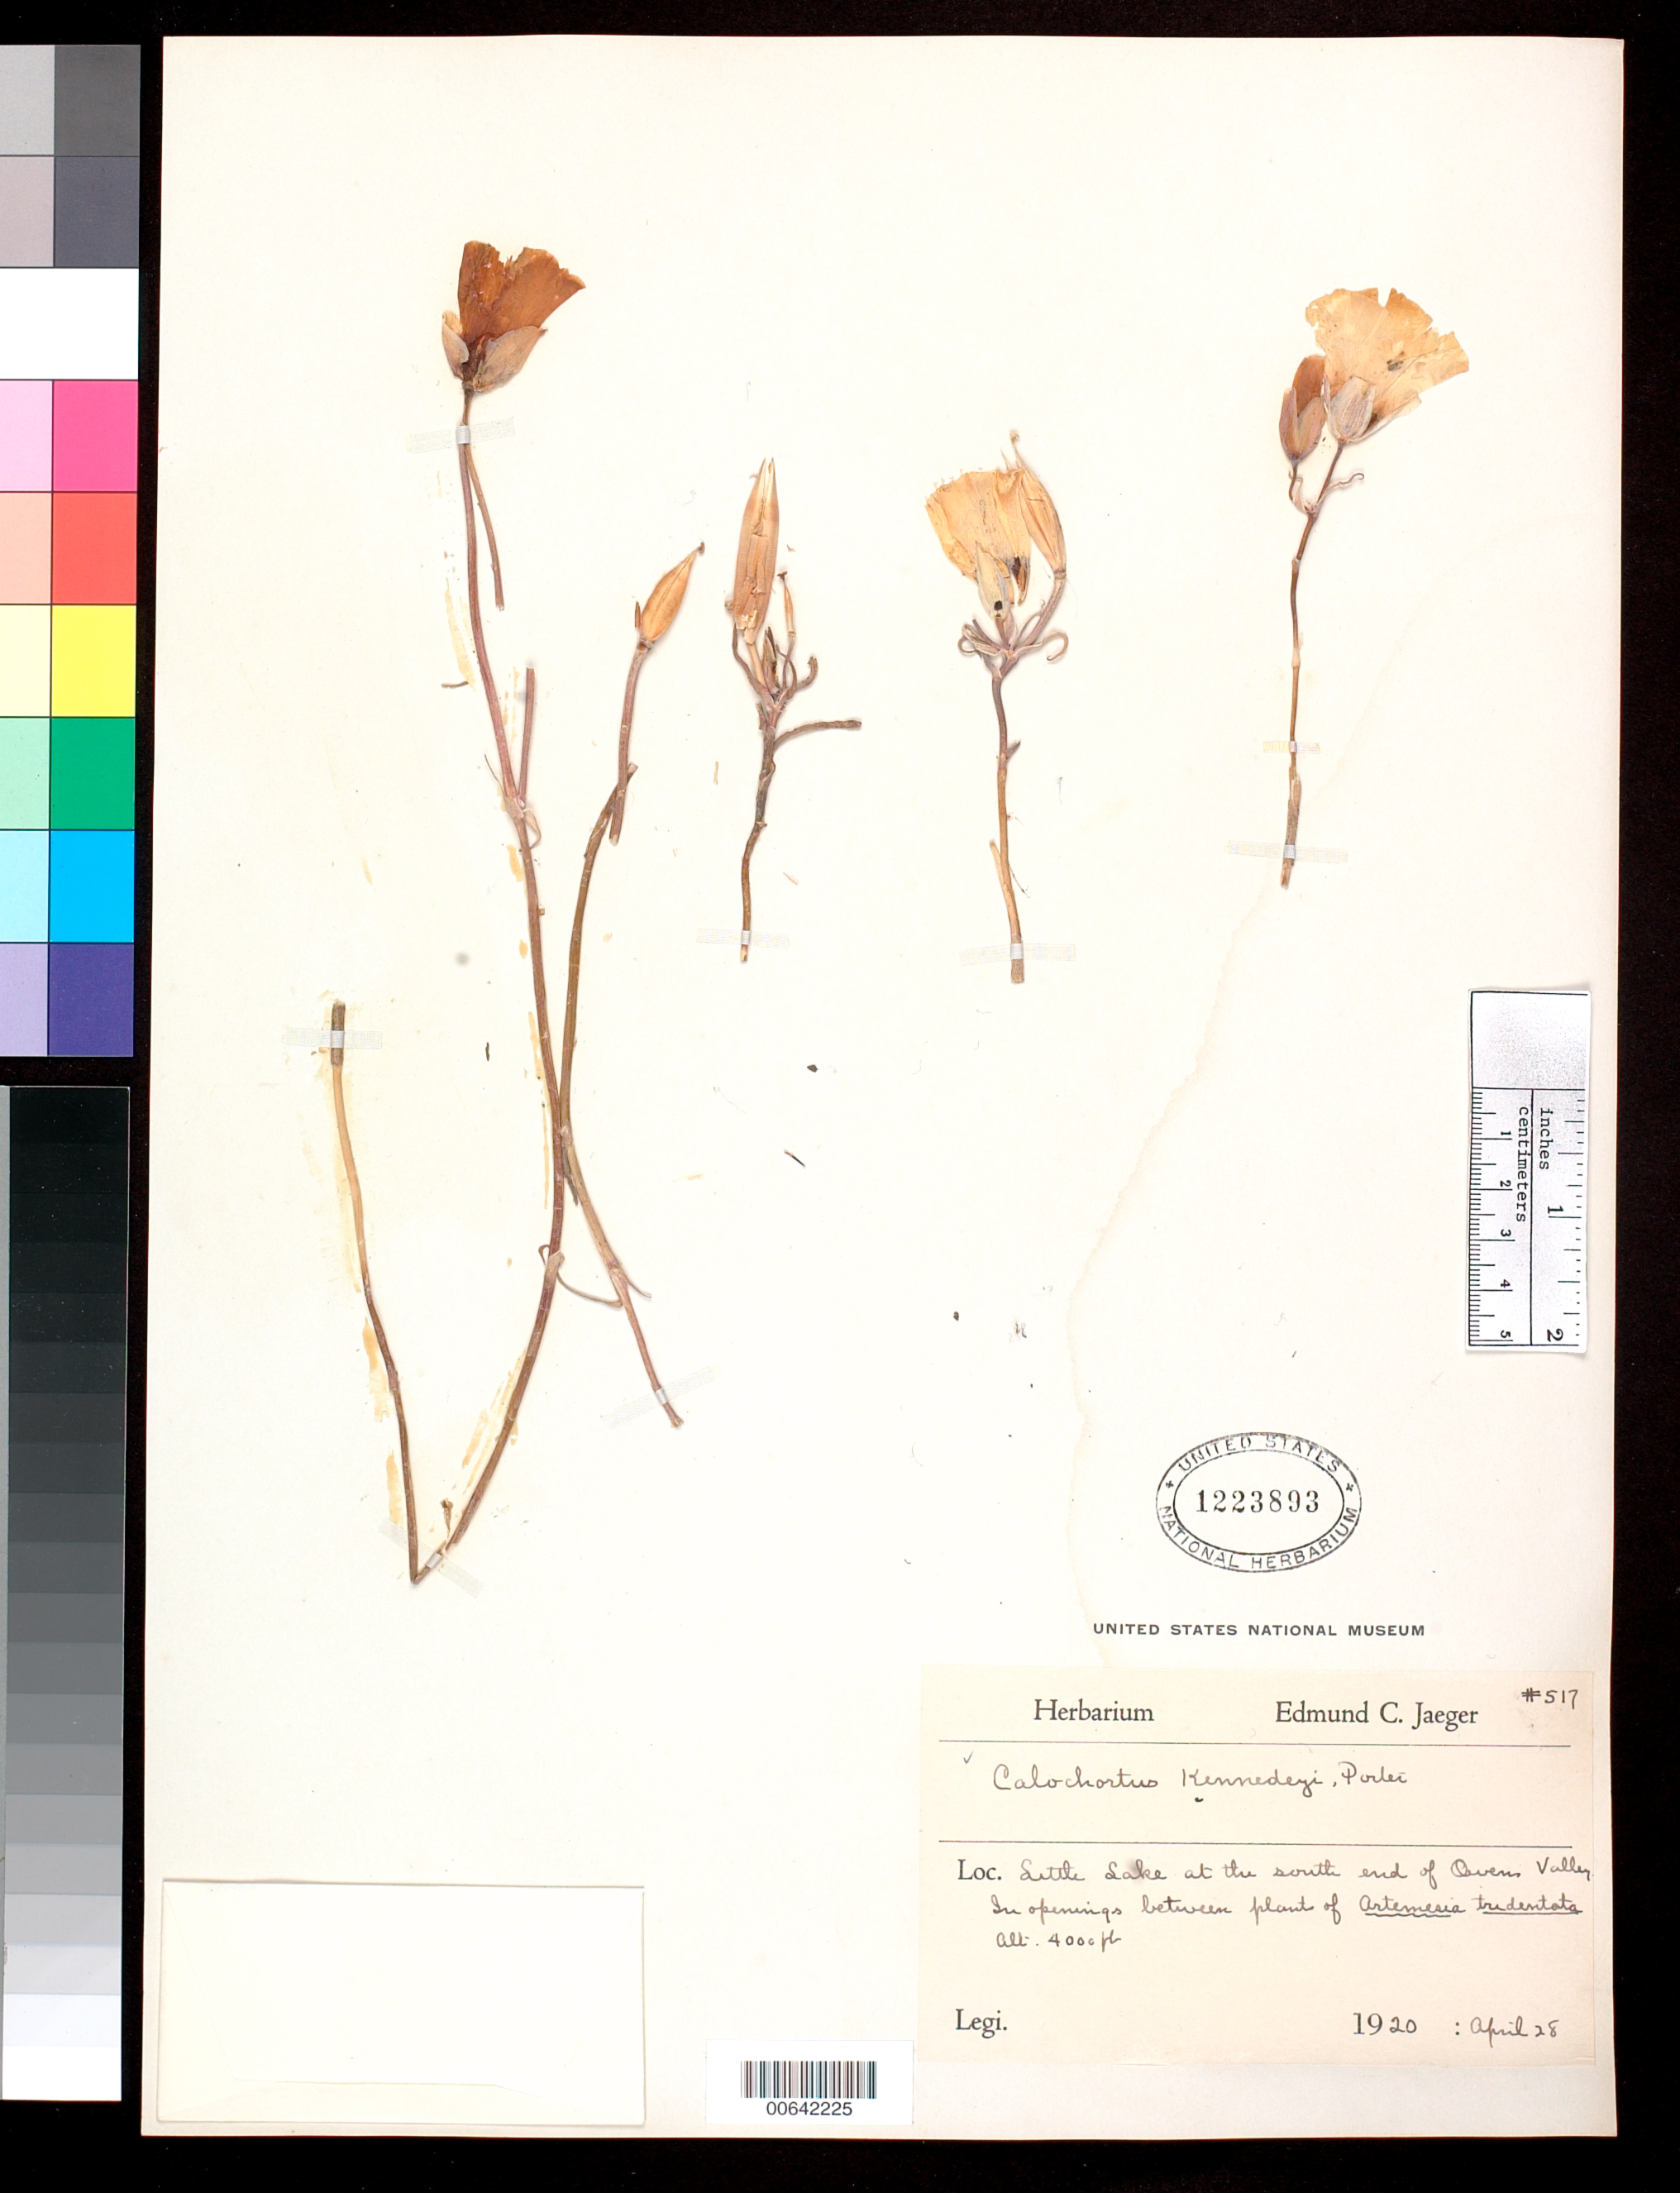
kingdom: Plantae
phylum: Tracheophyta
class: Liliopsida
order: Liliales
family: Liliaceae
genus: Calochortus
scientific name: Calochortus kennedyi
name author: Porter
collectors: E. Jaeger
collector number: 517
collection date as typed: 28 Apr 1920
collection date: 1920-04-28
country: United States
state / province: California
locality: Little Lake at the South end of Owens Valley.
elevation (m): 1219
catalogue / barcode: US 1223893